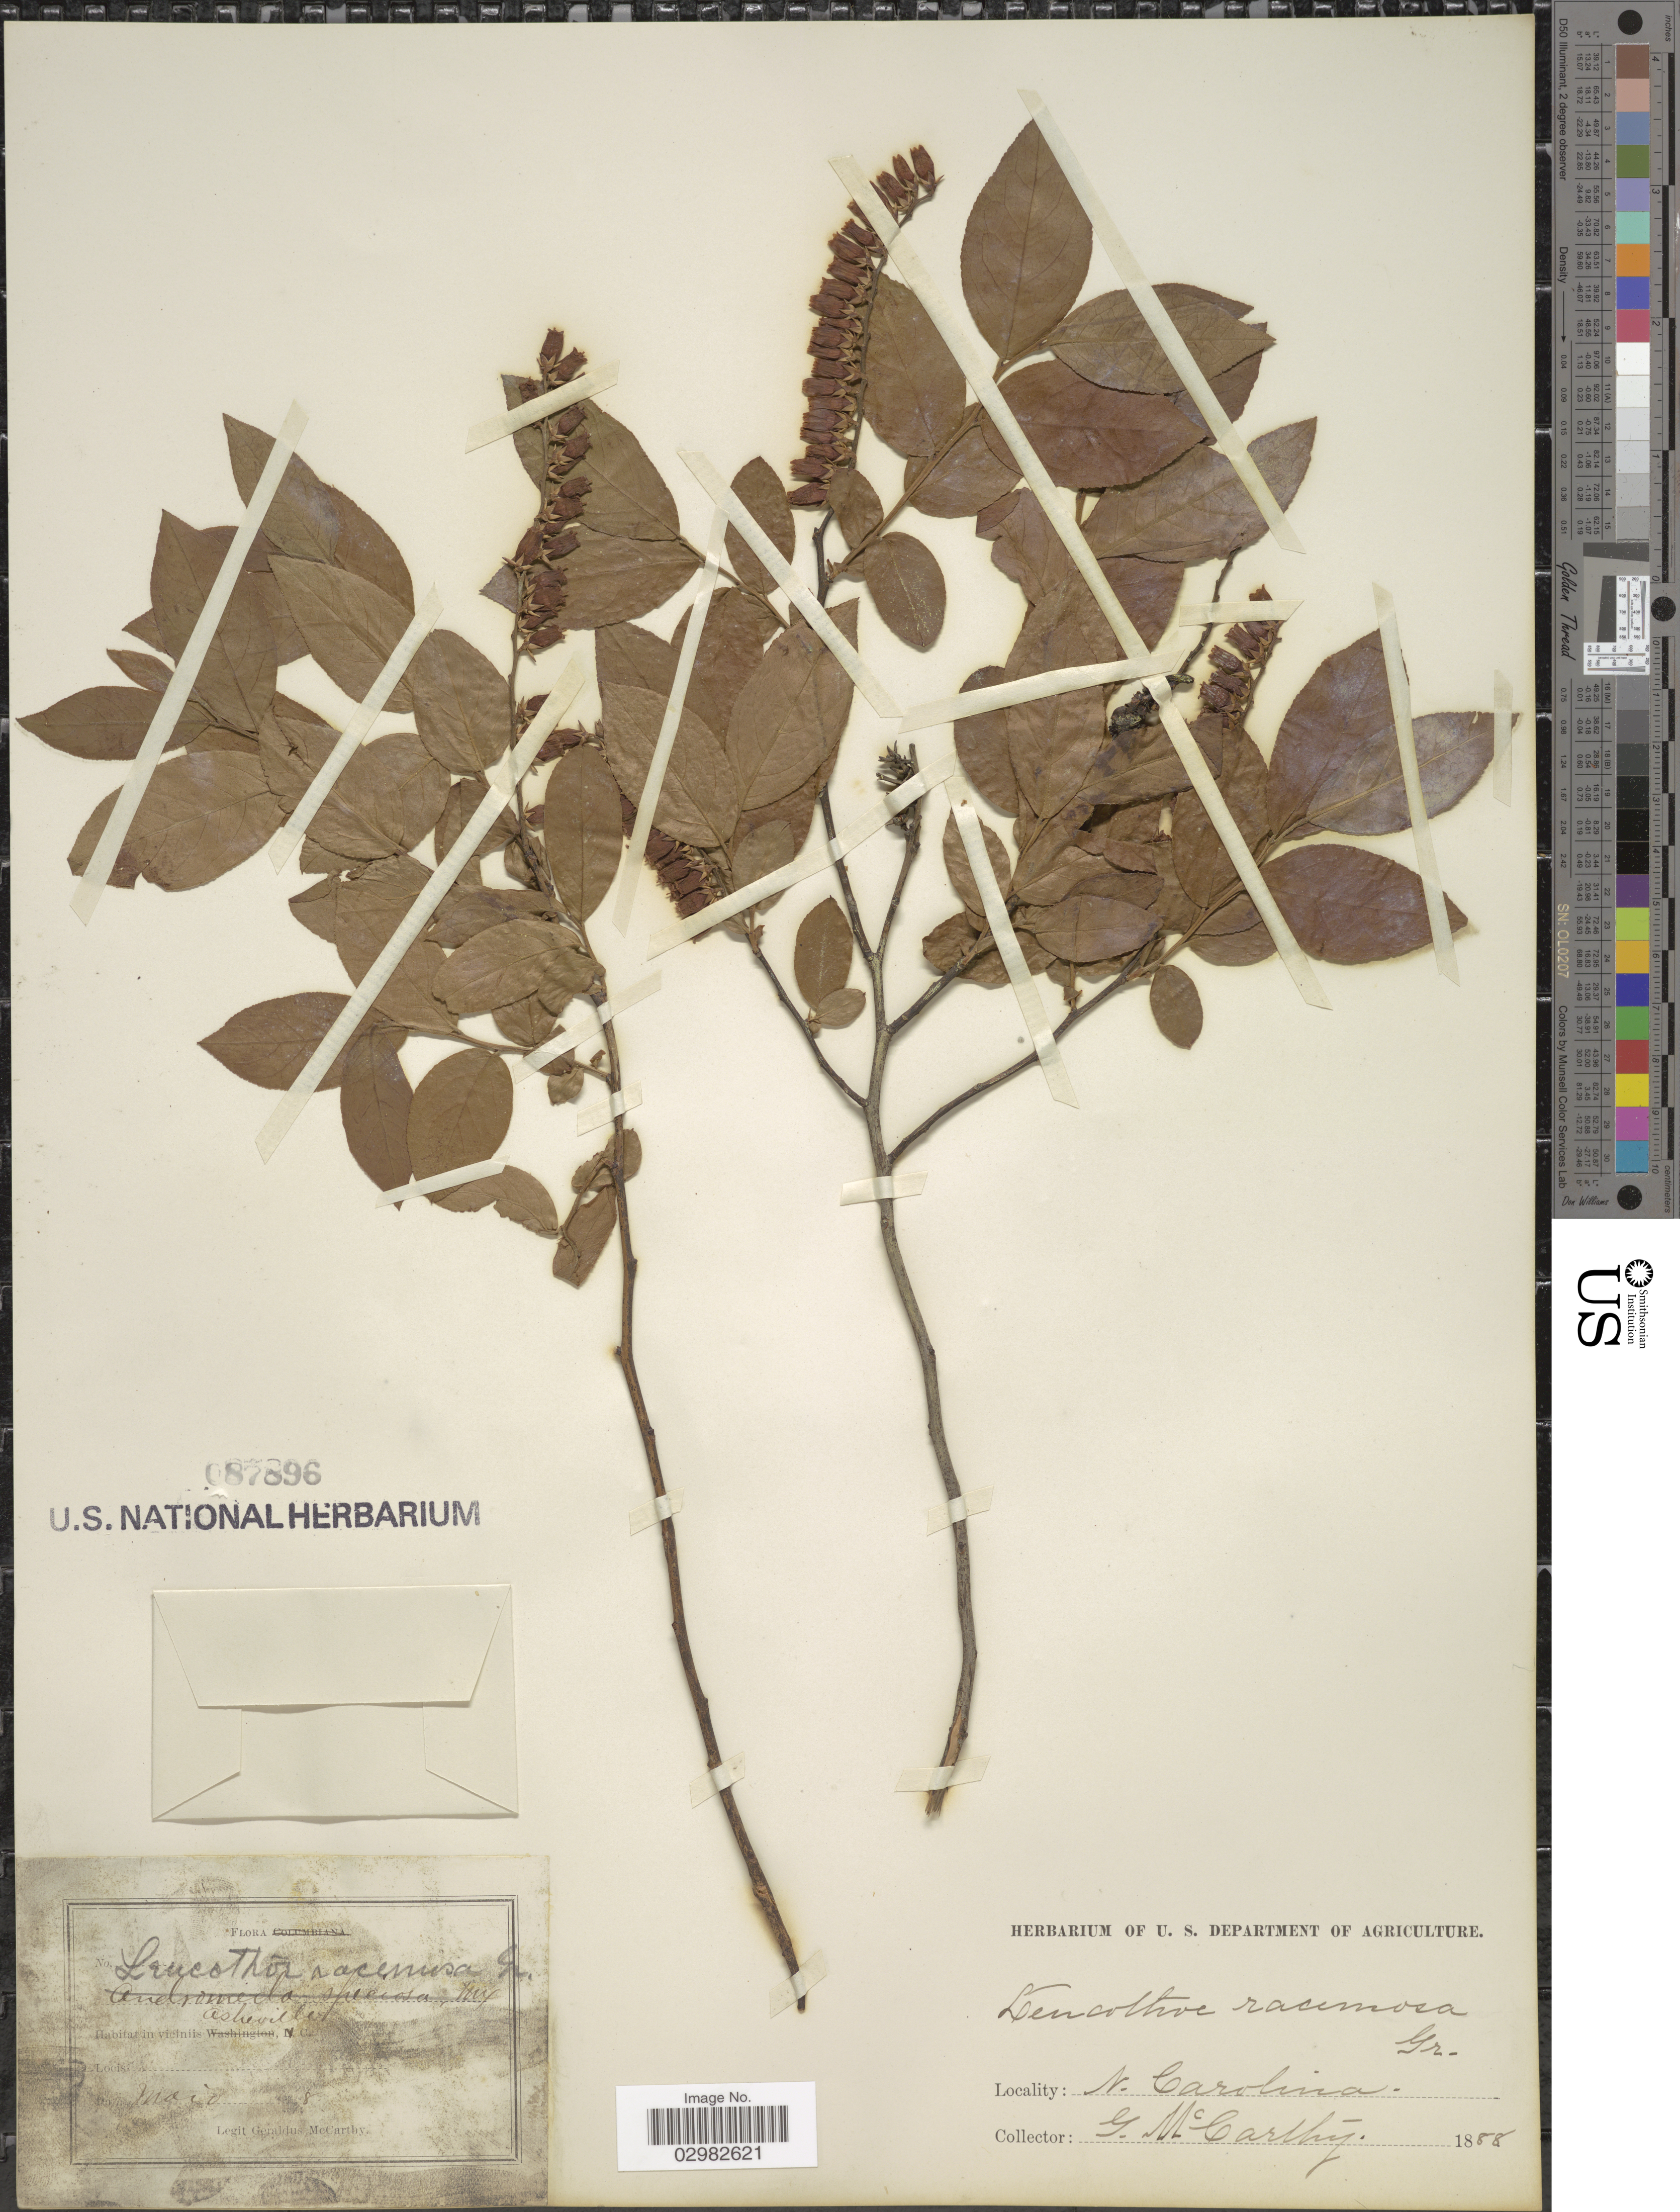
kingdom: Plantae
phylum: Tracheophyta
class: Magnoliopsida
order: Ericales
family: Ericaceae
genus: Leucothoe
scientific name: Leucothoë racemosa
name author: (L.) A. Gray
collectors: G. McCarthy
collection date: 1888-05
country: United States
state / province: North Carolina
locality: Habitat in viciniis Asheville.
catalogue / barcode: US 87896